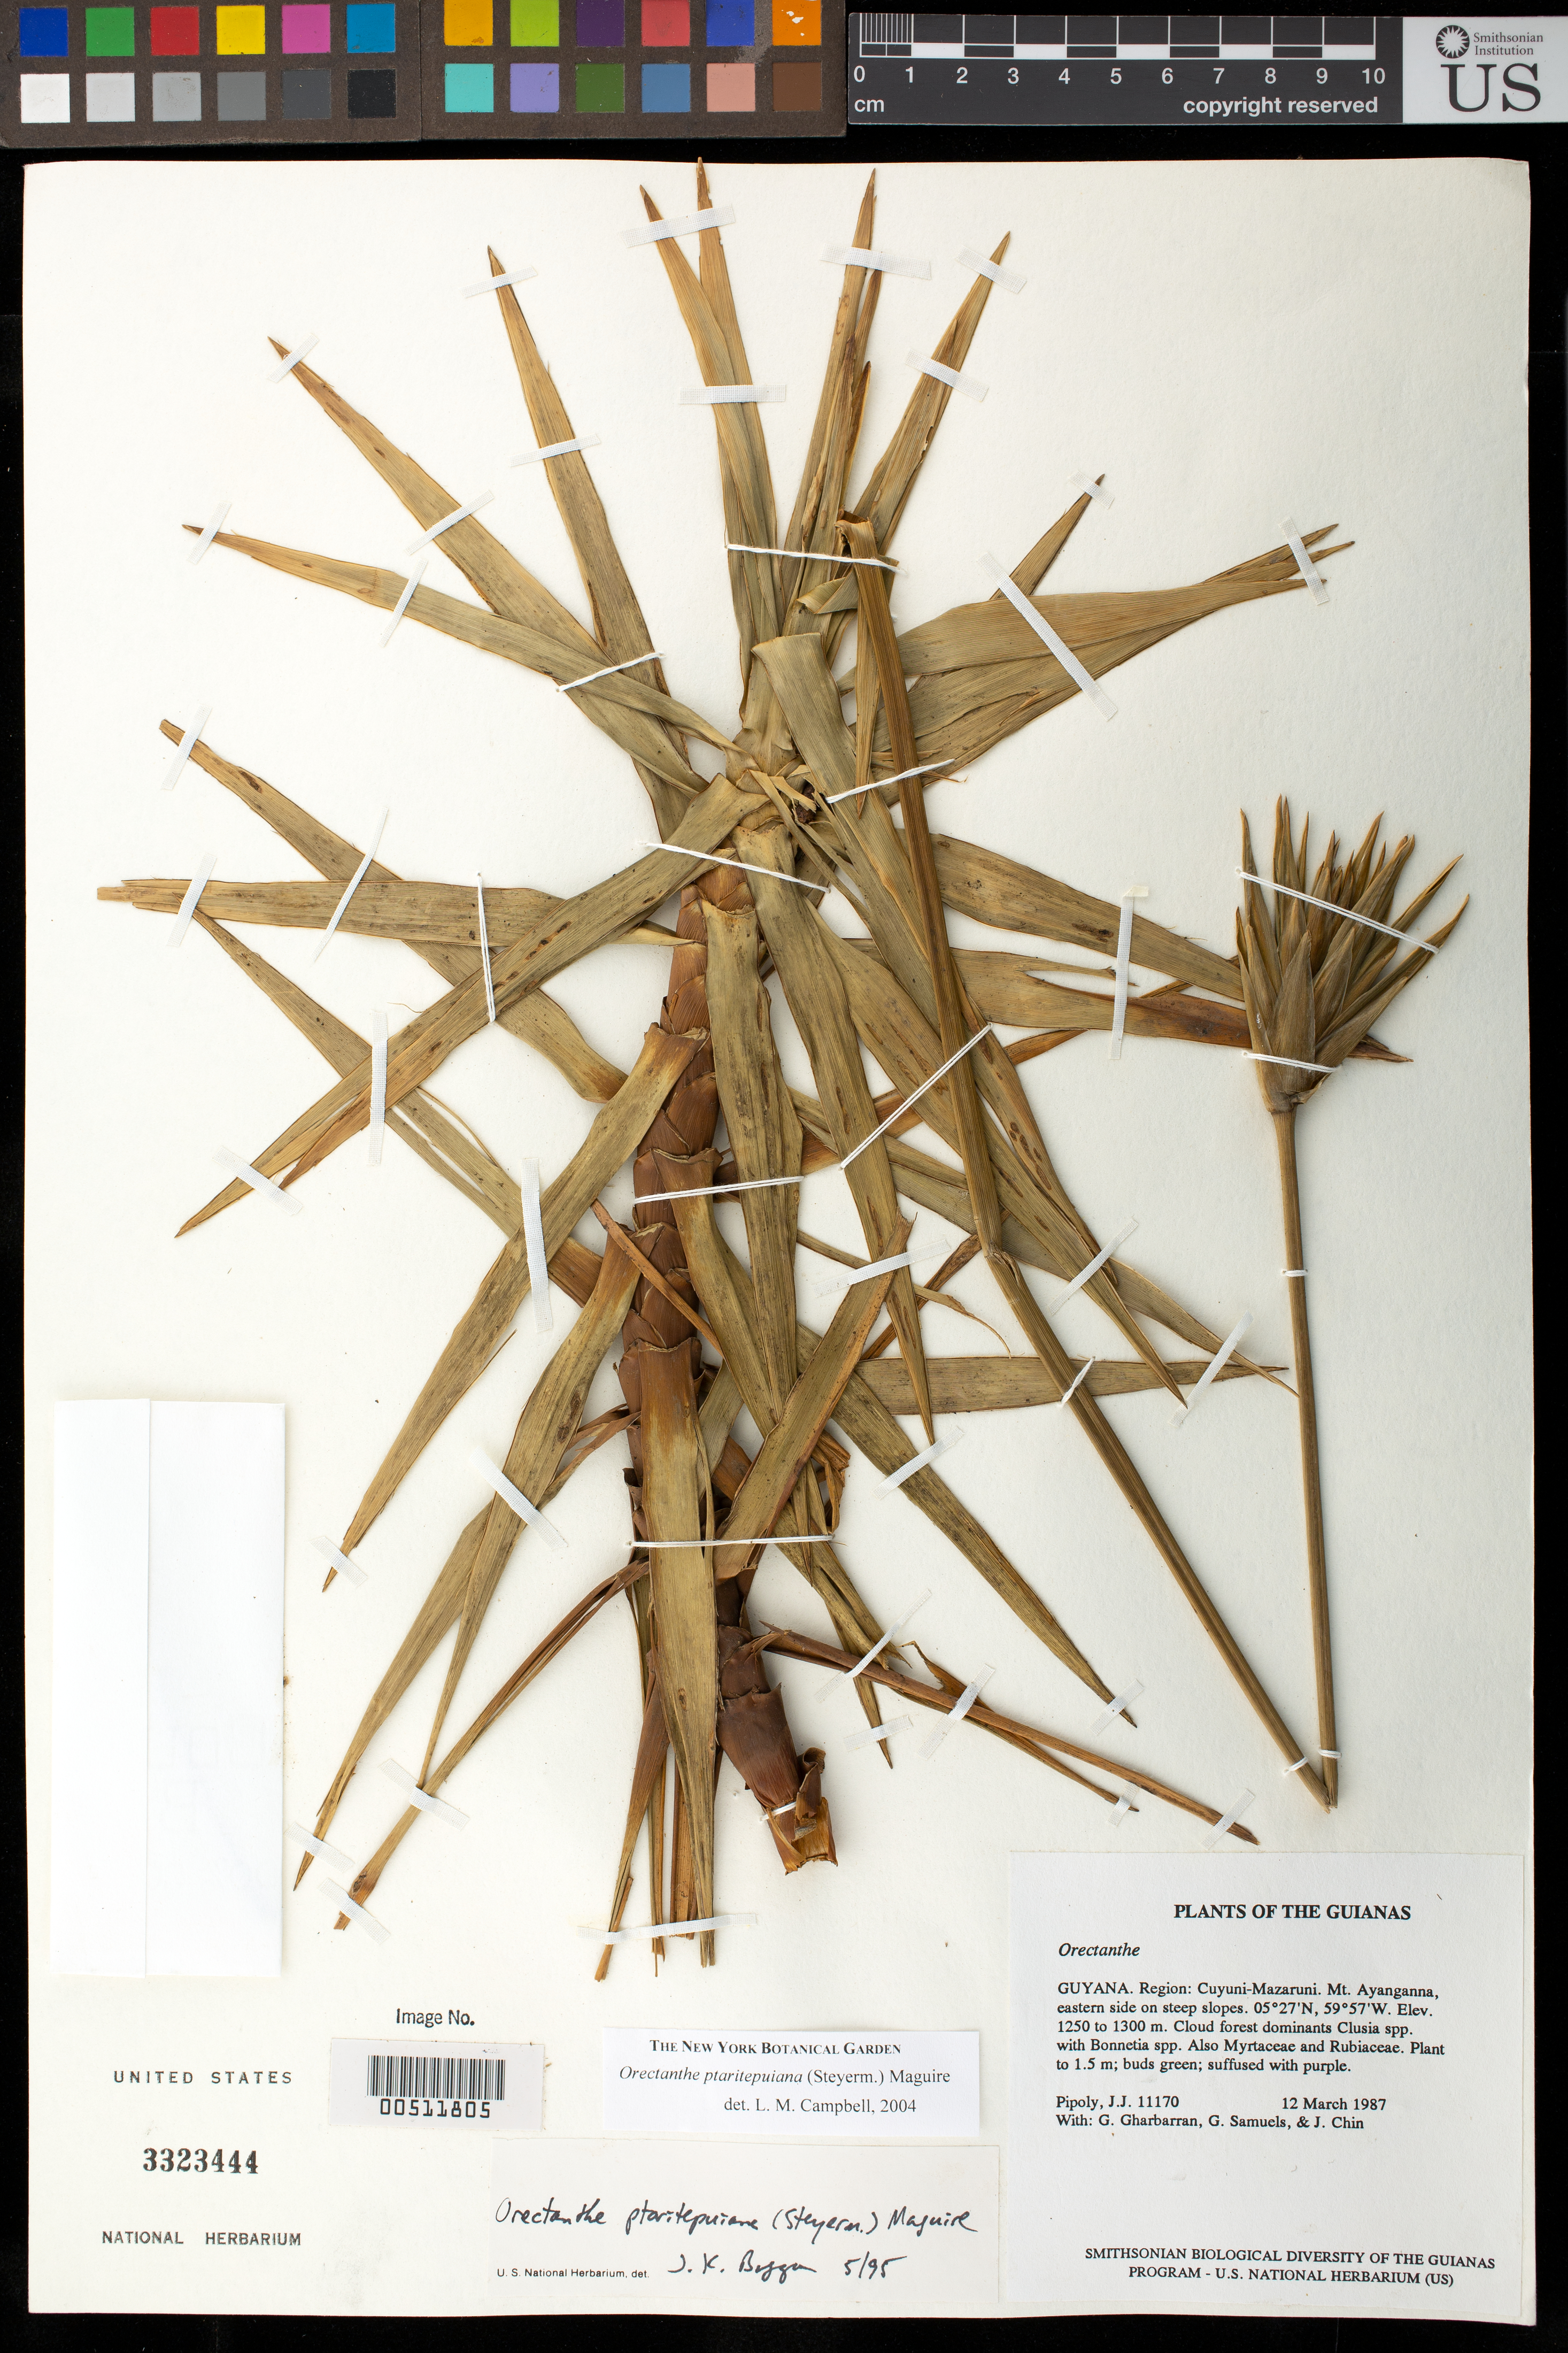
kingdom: Plantae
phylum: Tracheophyta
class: Liliopsida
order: Poales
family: Xyridaceae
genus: Orectanthe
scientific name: Orectanthe ptaritepuiana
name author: (Steyerm.) Maguire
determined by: Campbell, L. M.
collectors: J. J. Pipoly, G. Gharbarran, G. Samuels & J. Chin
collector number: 11170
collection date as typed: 12 March 1987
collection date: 1987-03-12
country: Guyana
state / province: Cuyuni-Mazaruni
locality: Mt. Ayanganna, eastern side on steep slopes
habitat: Cloud forest dominants Clusia spp. with Bonnetia spp. Also Myrtaceae and Rubiaceae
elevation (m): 1250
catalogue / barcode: US 3323444